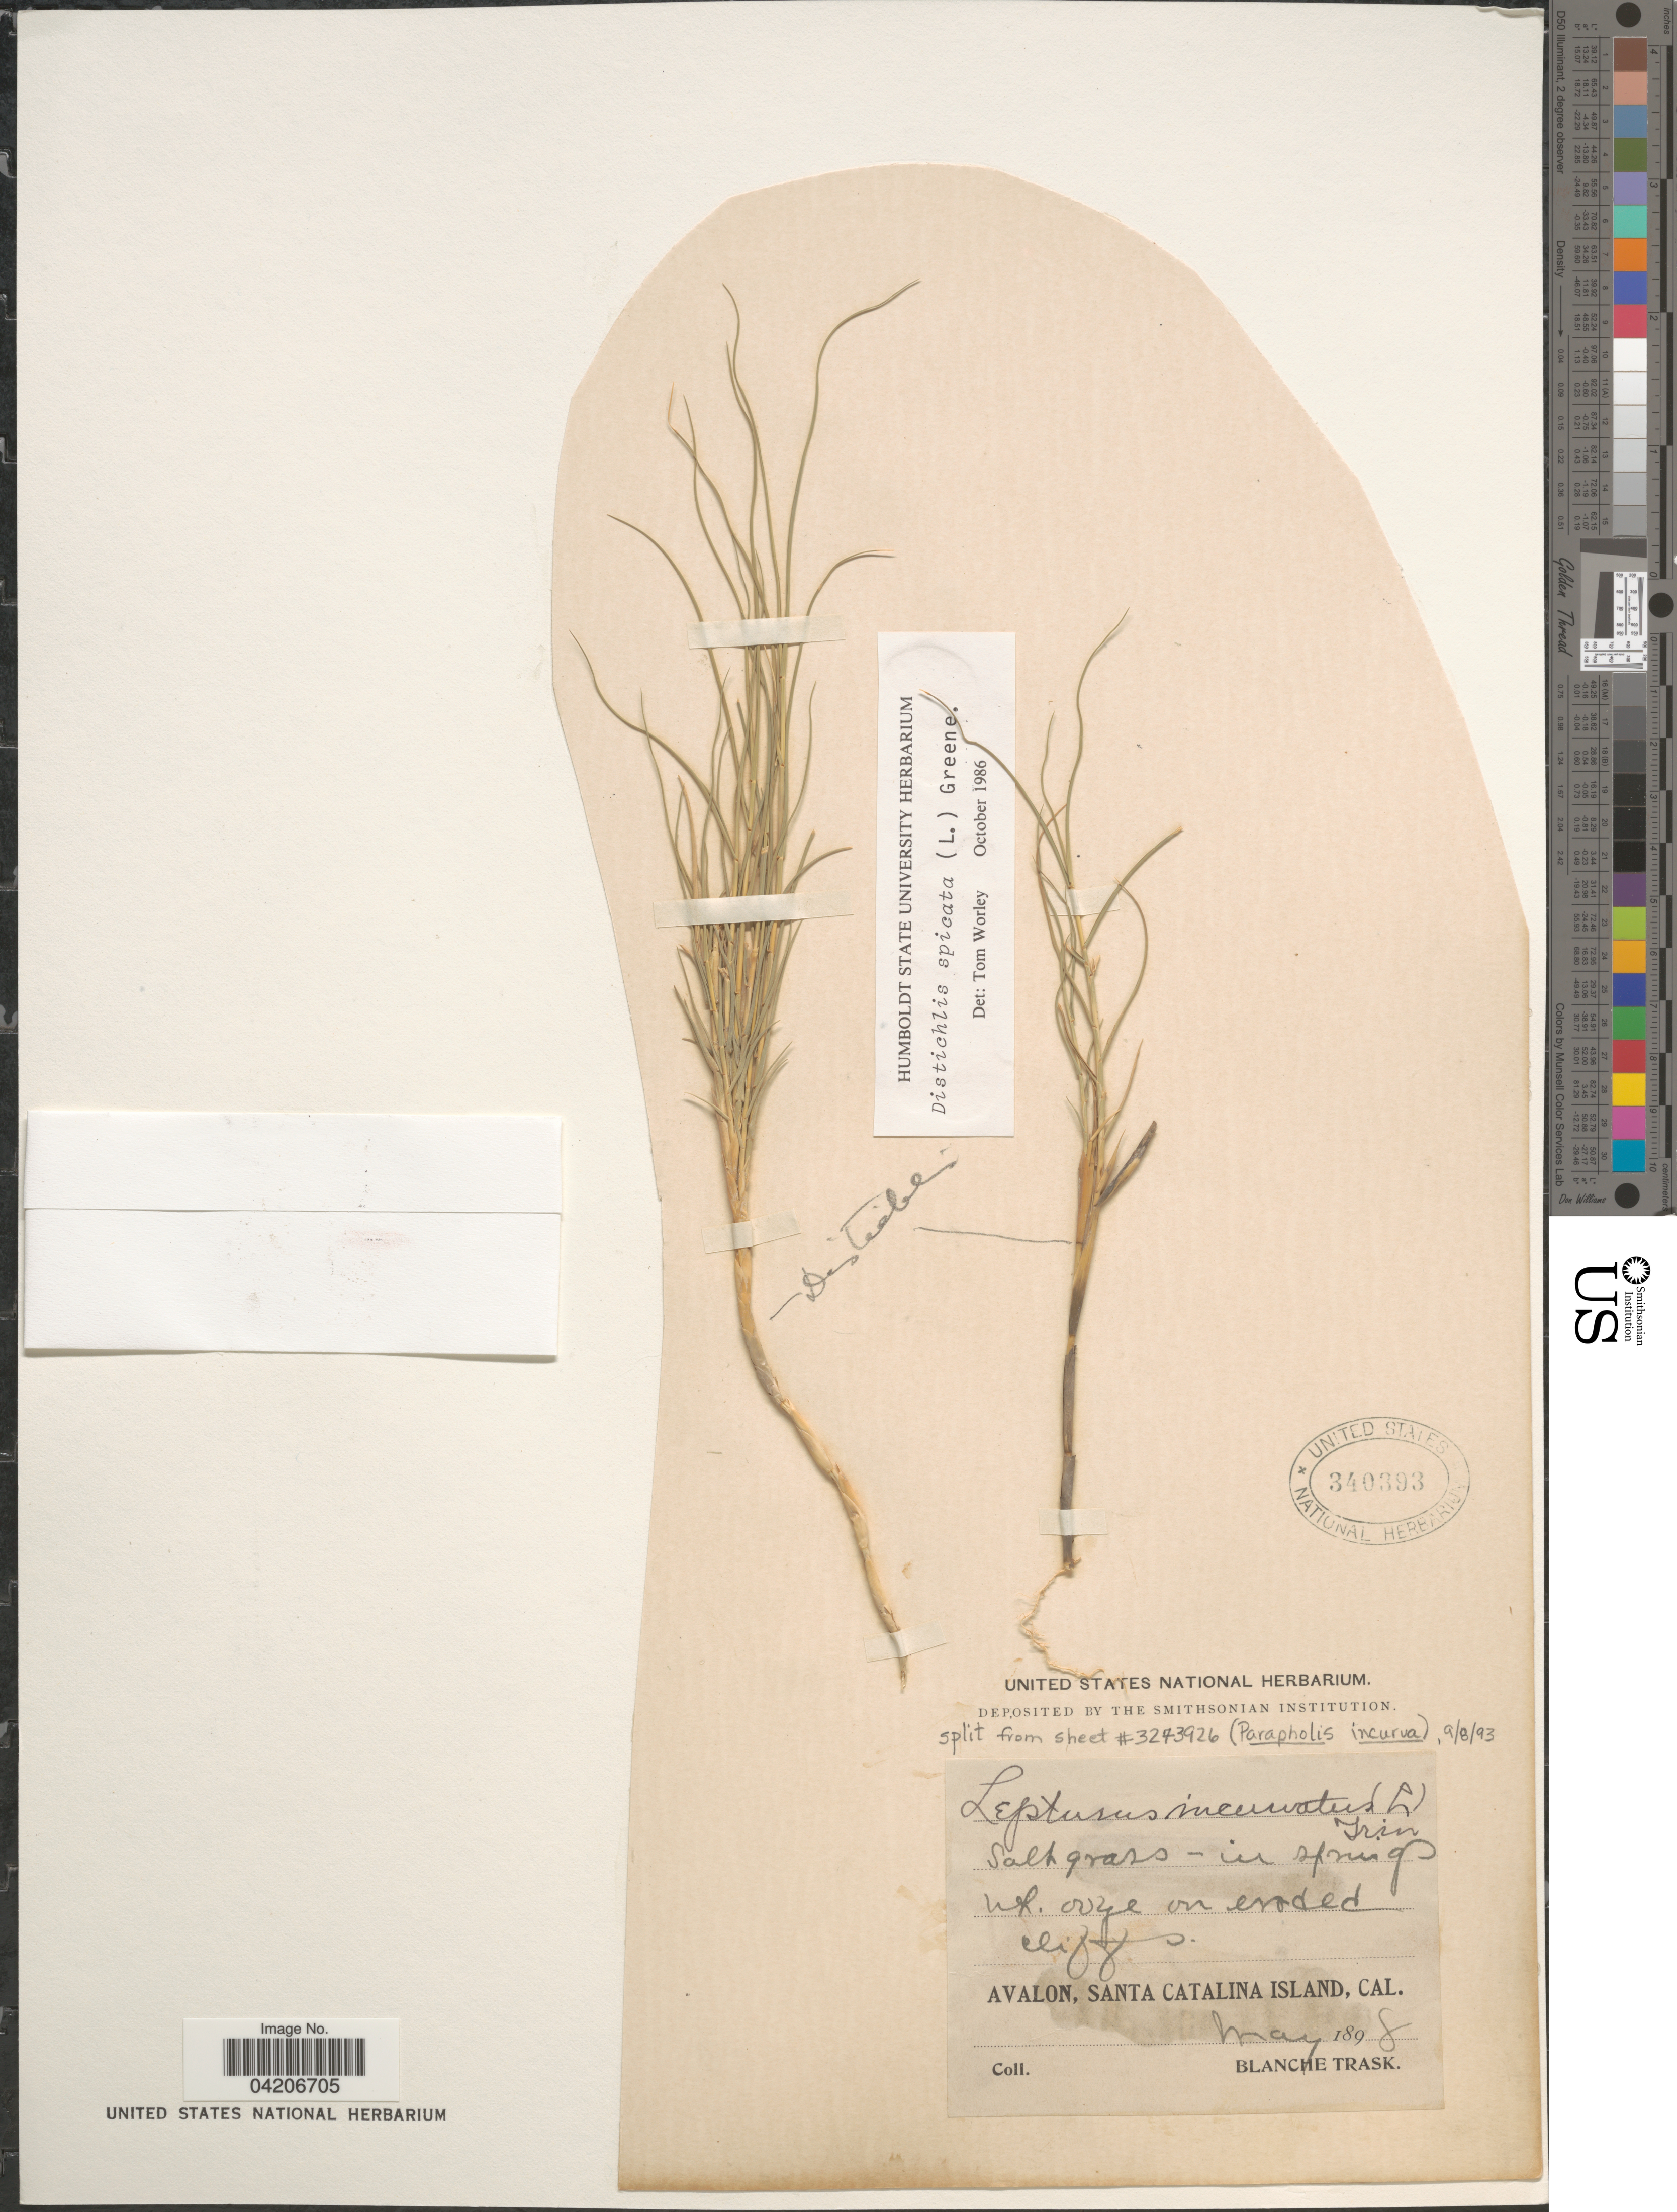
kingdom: Plantae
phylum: Tracheophyta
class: Liliopsida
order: Poales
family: Poaceae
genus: Distichlis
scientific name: Distichlis spicata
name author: (L.) Greene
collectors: B. Trask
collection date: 1898-05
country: United States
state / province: California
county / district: Los Angeles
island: Santa Catalina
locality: Avalon, Santa Catalina Island.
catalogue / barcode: US 340393